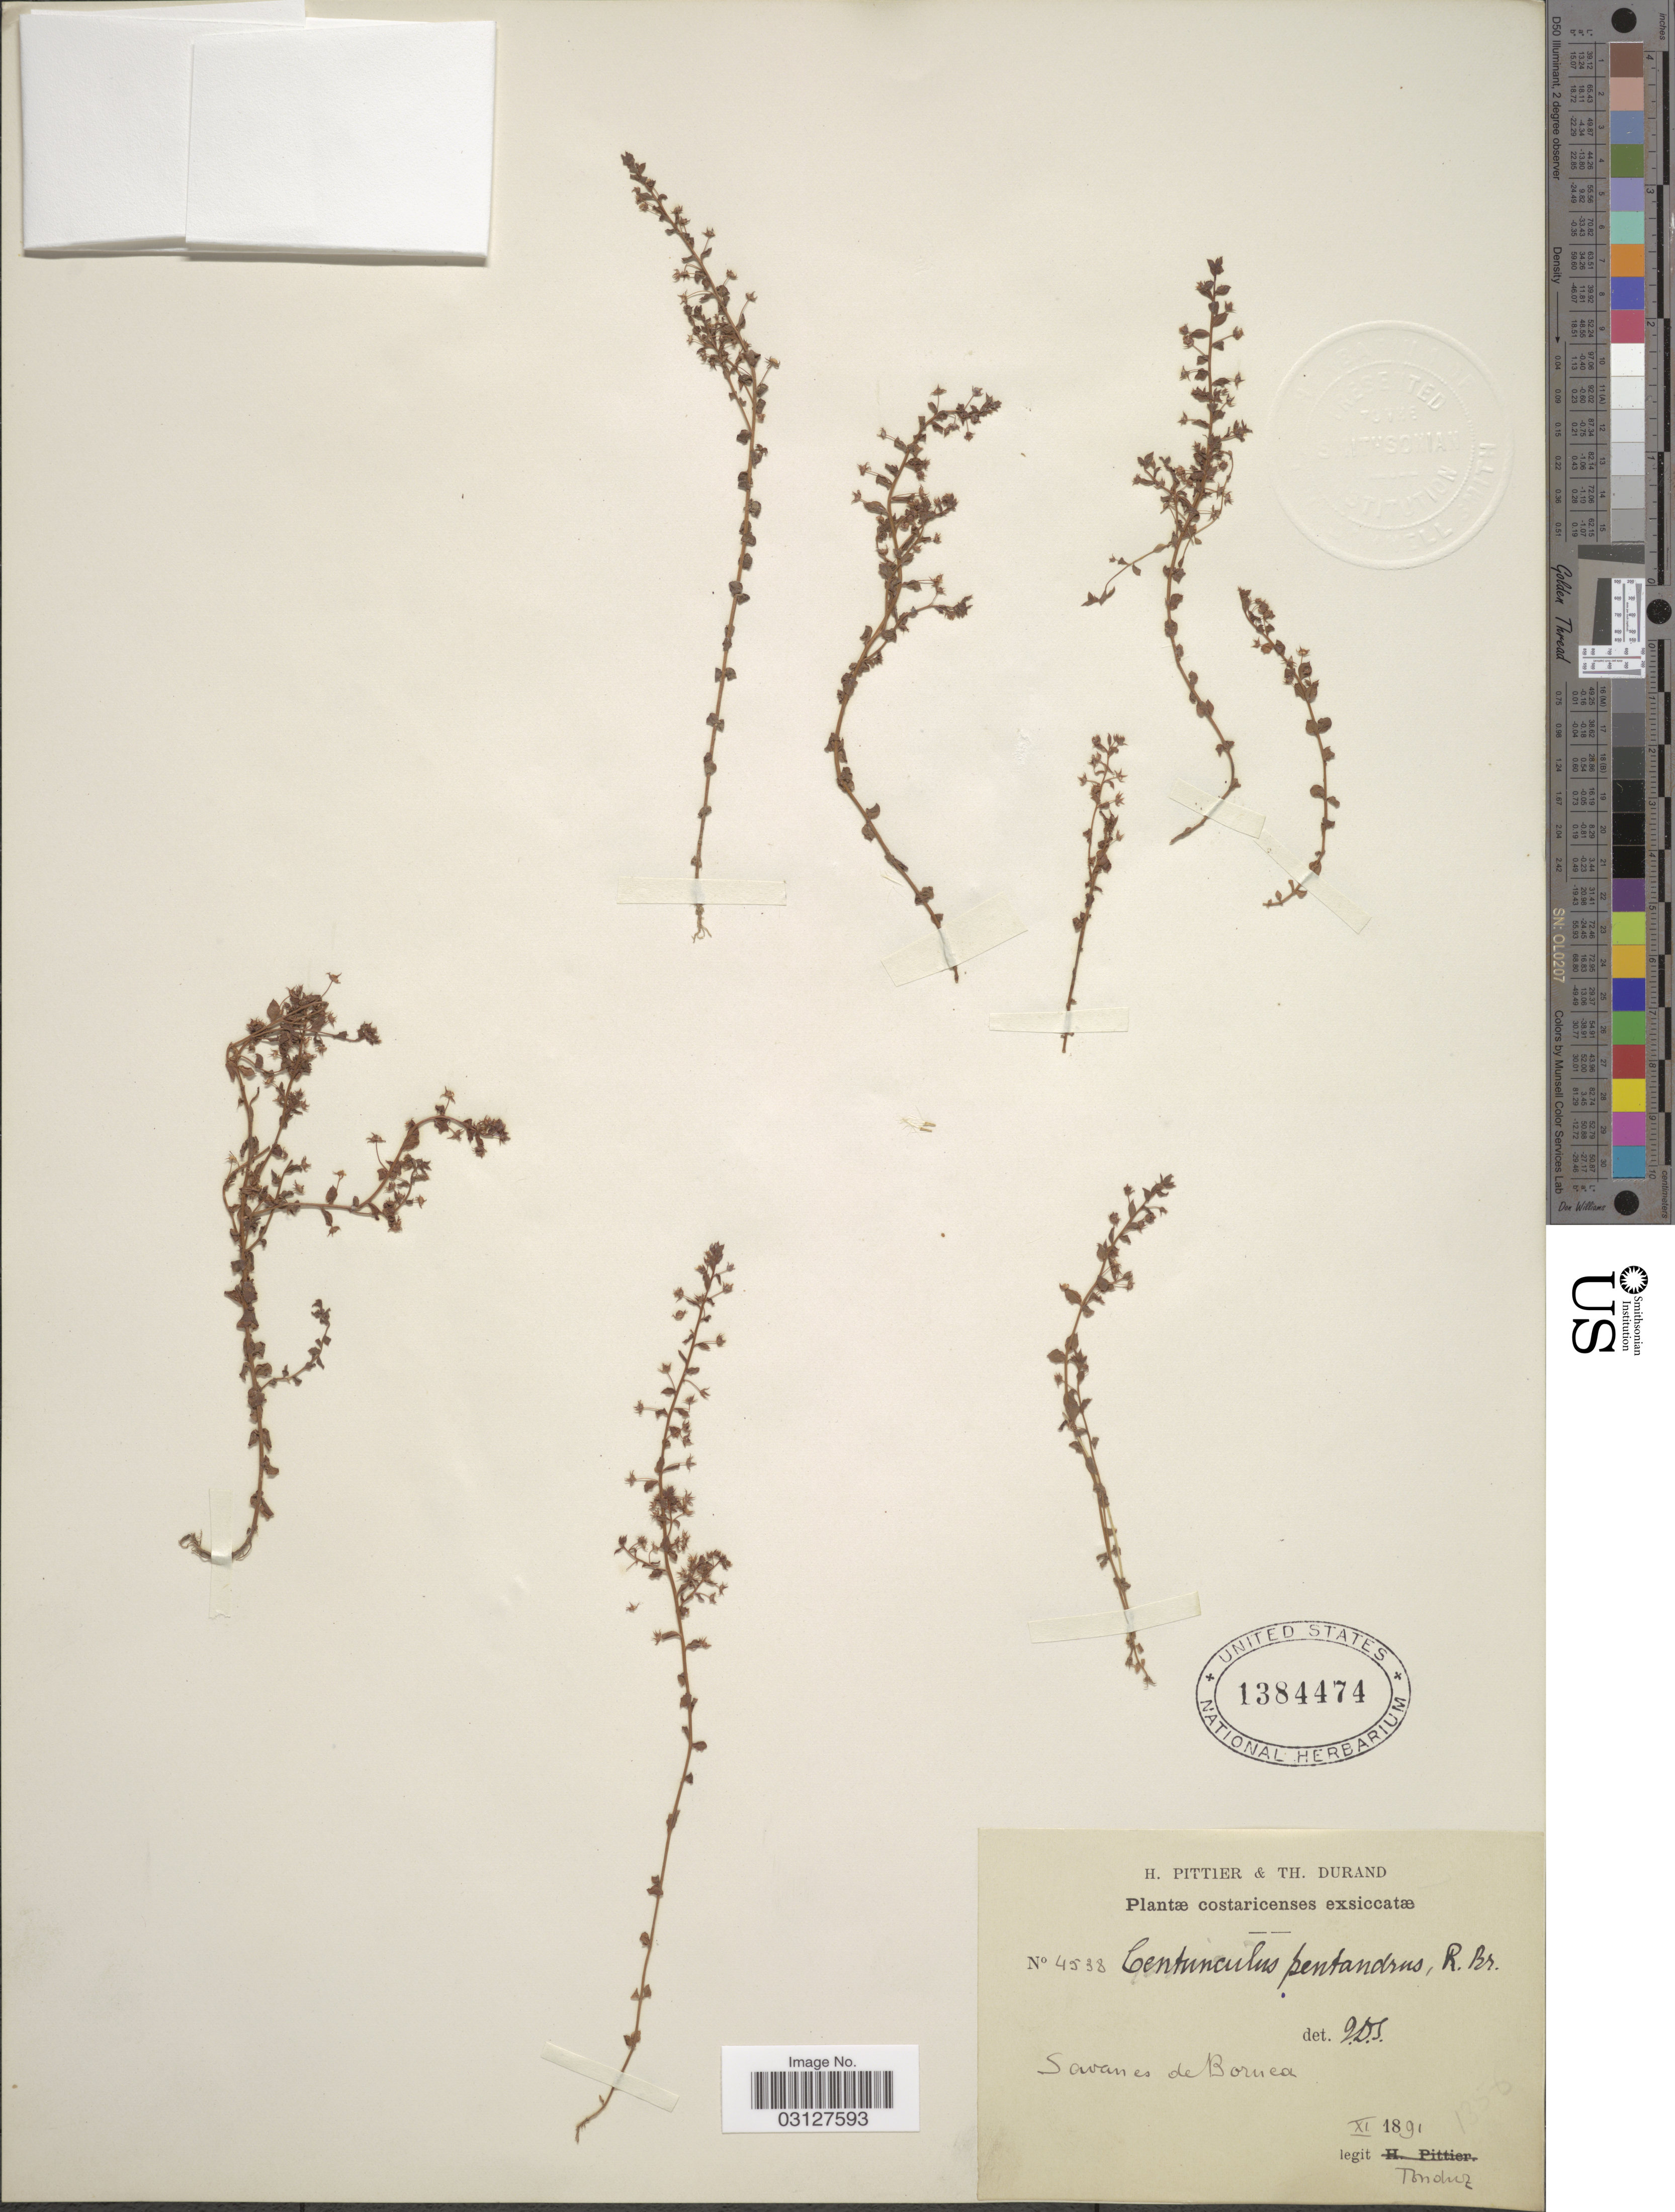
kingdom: Plantae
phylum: Tracheophyta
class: Magnoliopsida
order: Ericales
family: Primulaceae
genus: Anagallis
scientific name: Anagallis pumila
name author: Sw.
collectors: Tonduz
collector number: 4538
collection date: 1891-11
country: Costa Rica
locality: Savanes de Bornea.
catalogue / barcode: US 1384474